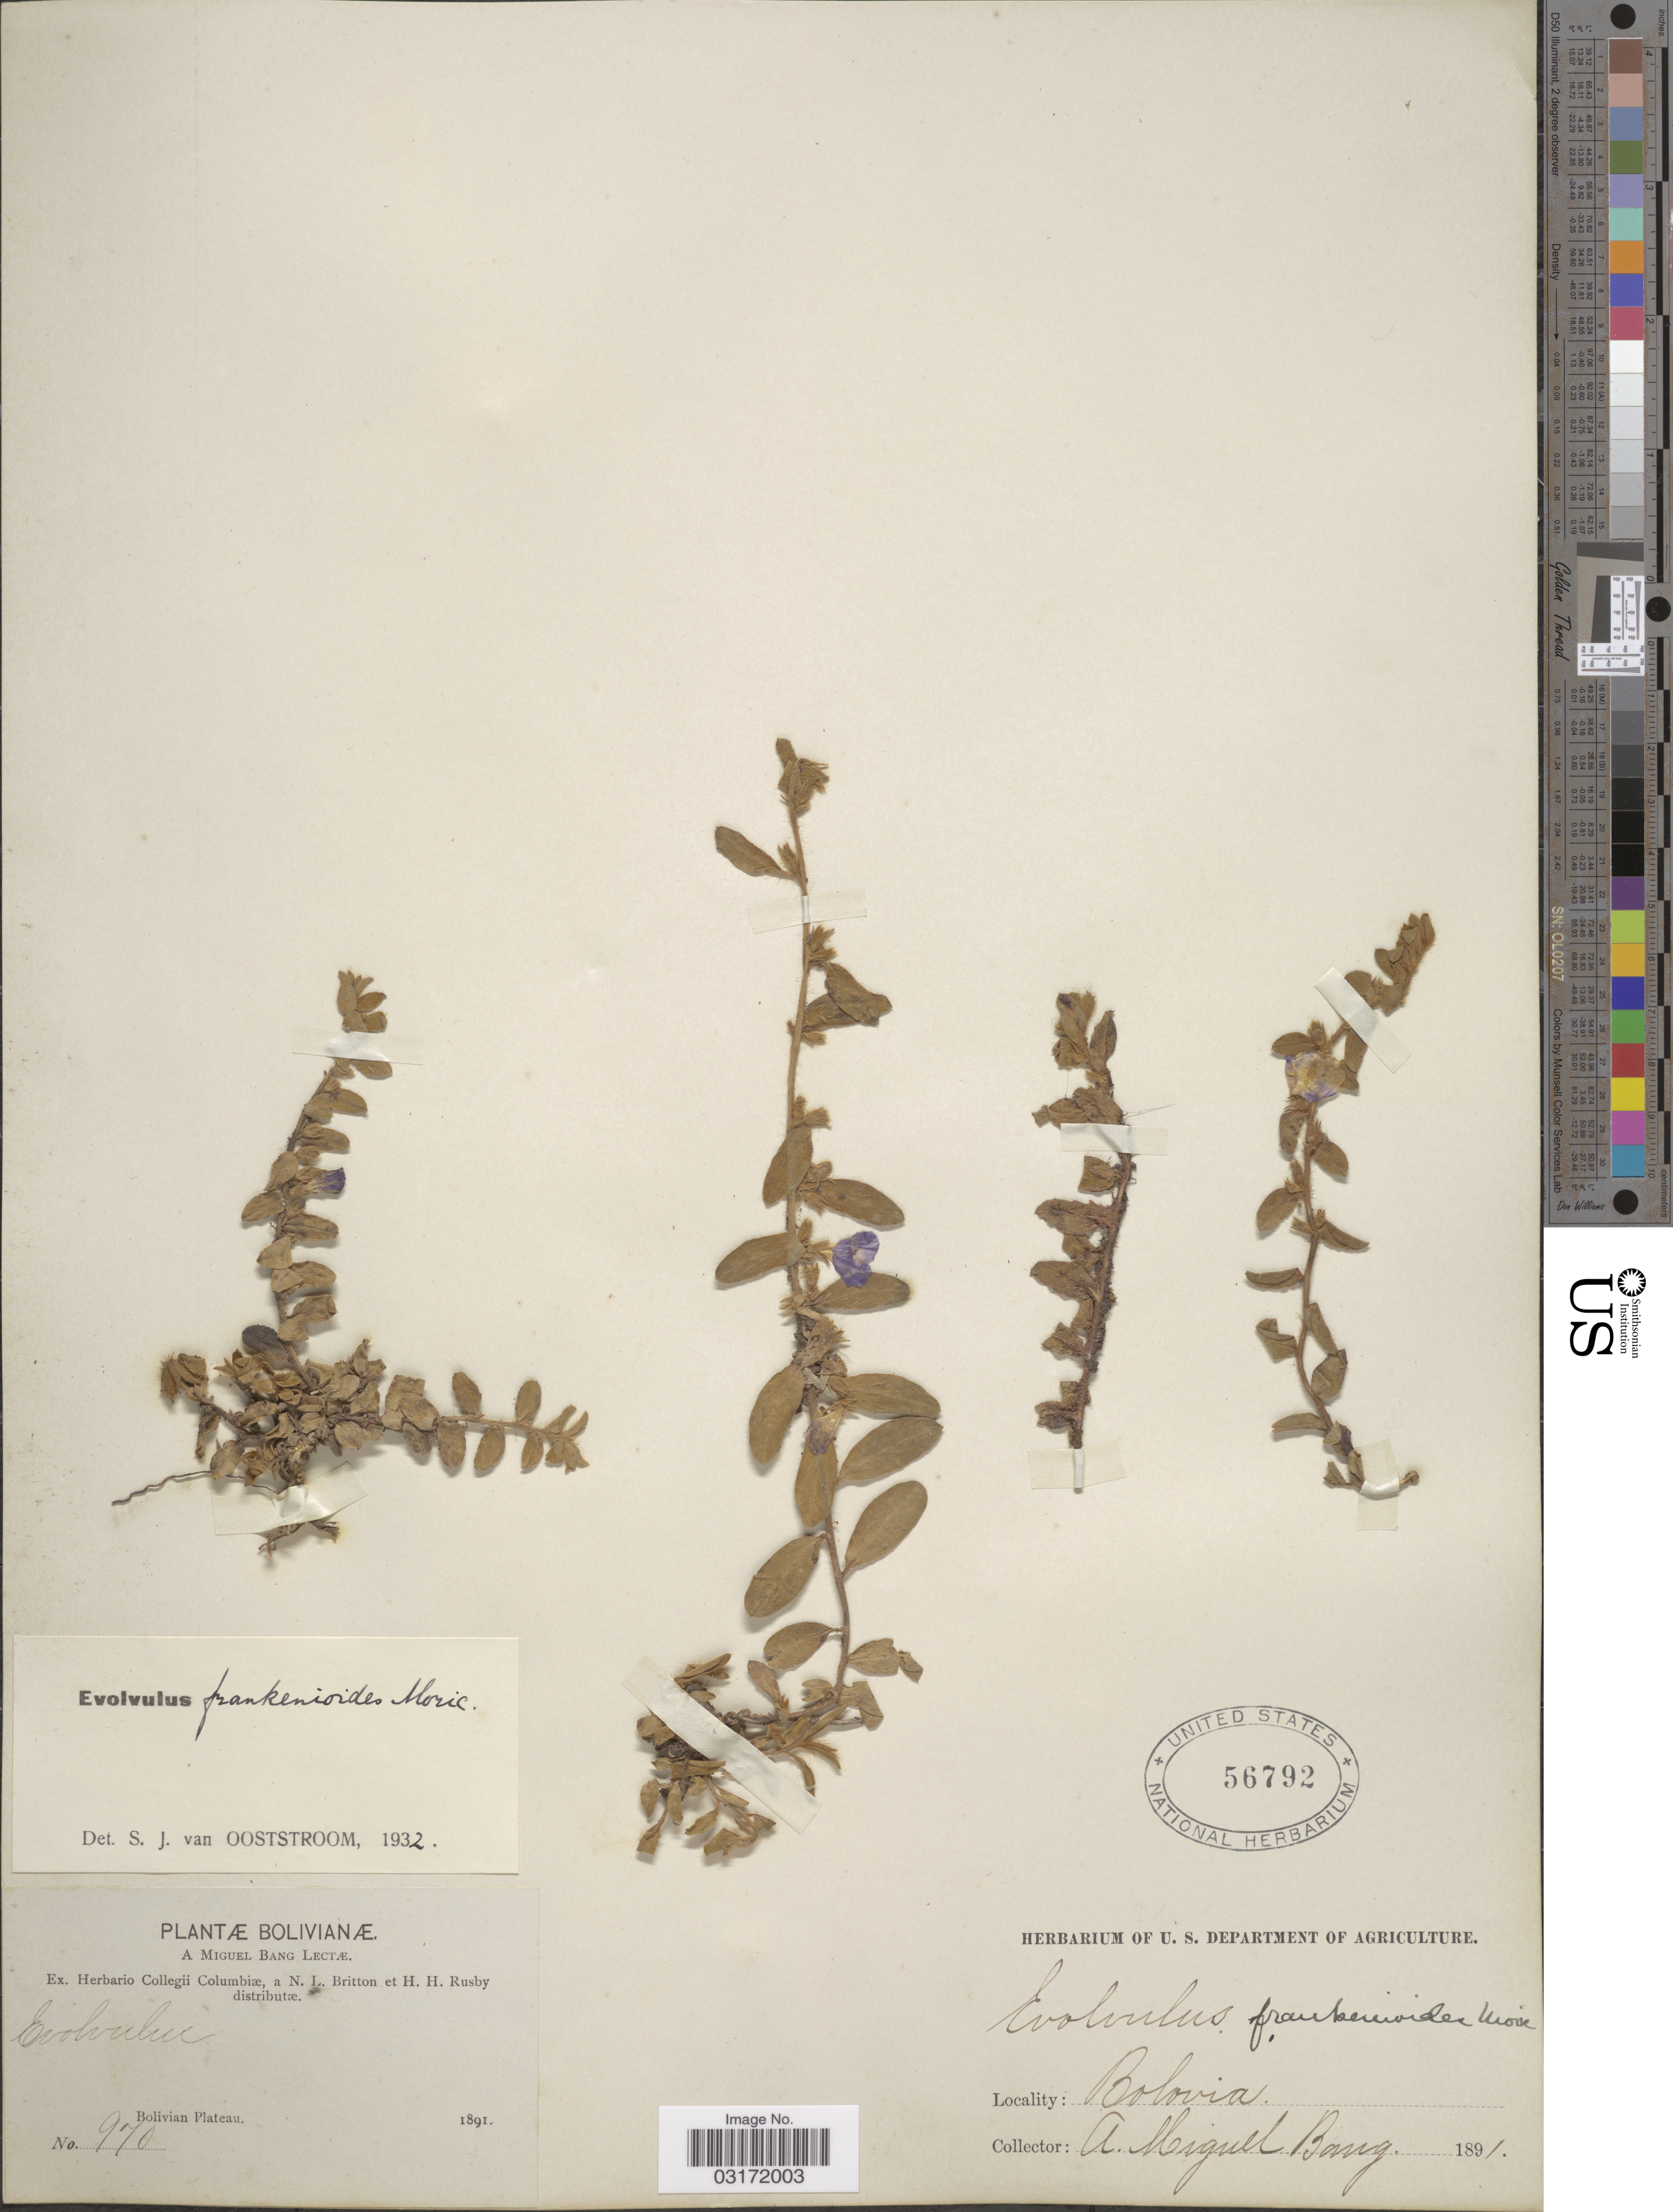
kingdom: Plantae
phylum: Tracheophyta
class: Magnoliopsida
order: Solanales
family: Convolvulaceae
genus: Evolvulus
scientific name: Evolvulus frankenioides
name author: Moric.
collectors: M. Bang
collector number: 970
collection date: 1891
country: Bolivia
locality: Bolivian Plateau.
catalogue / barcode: US 56792